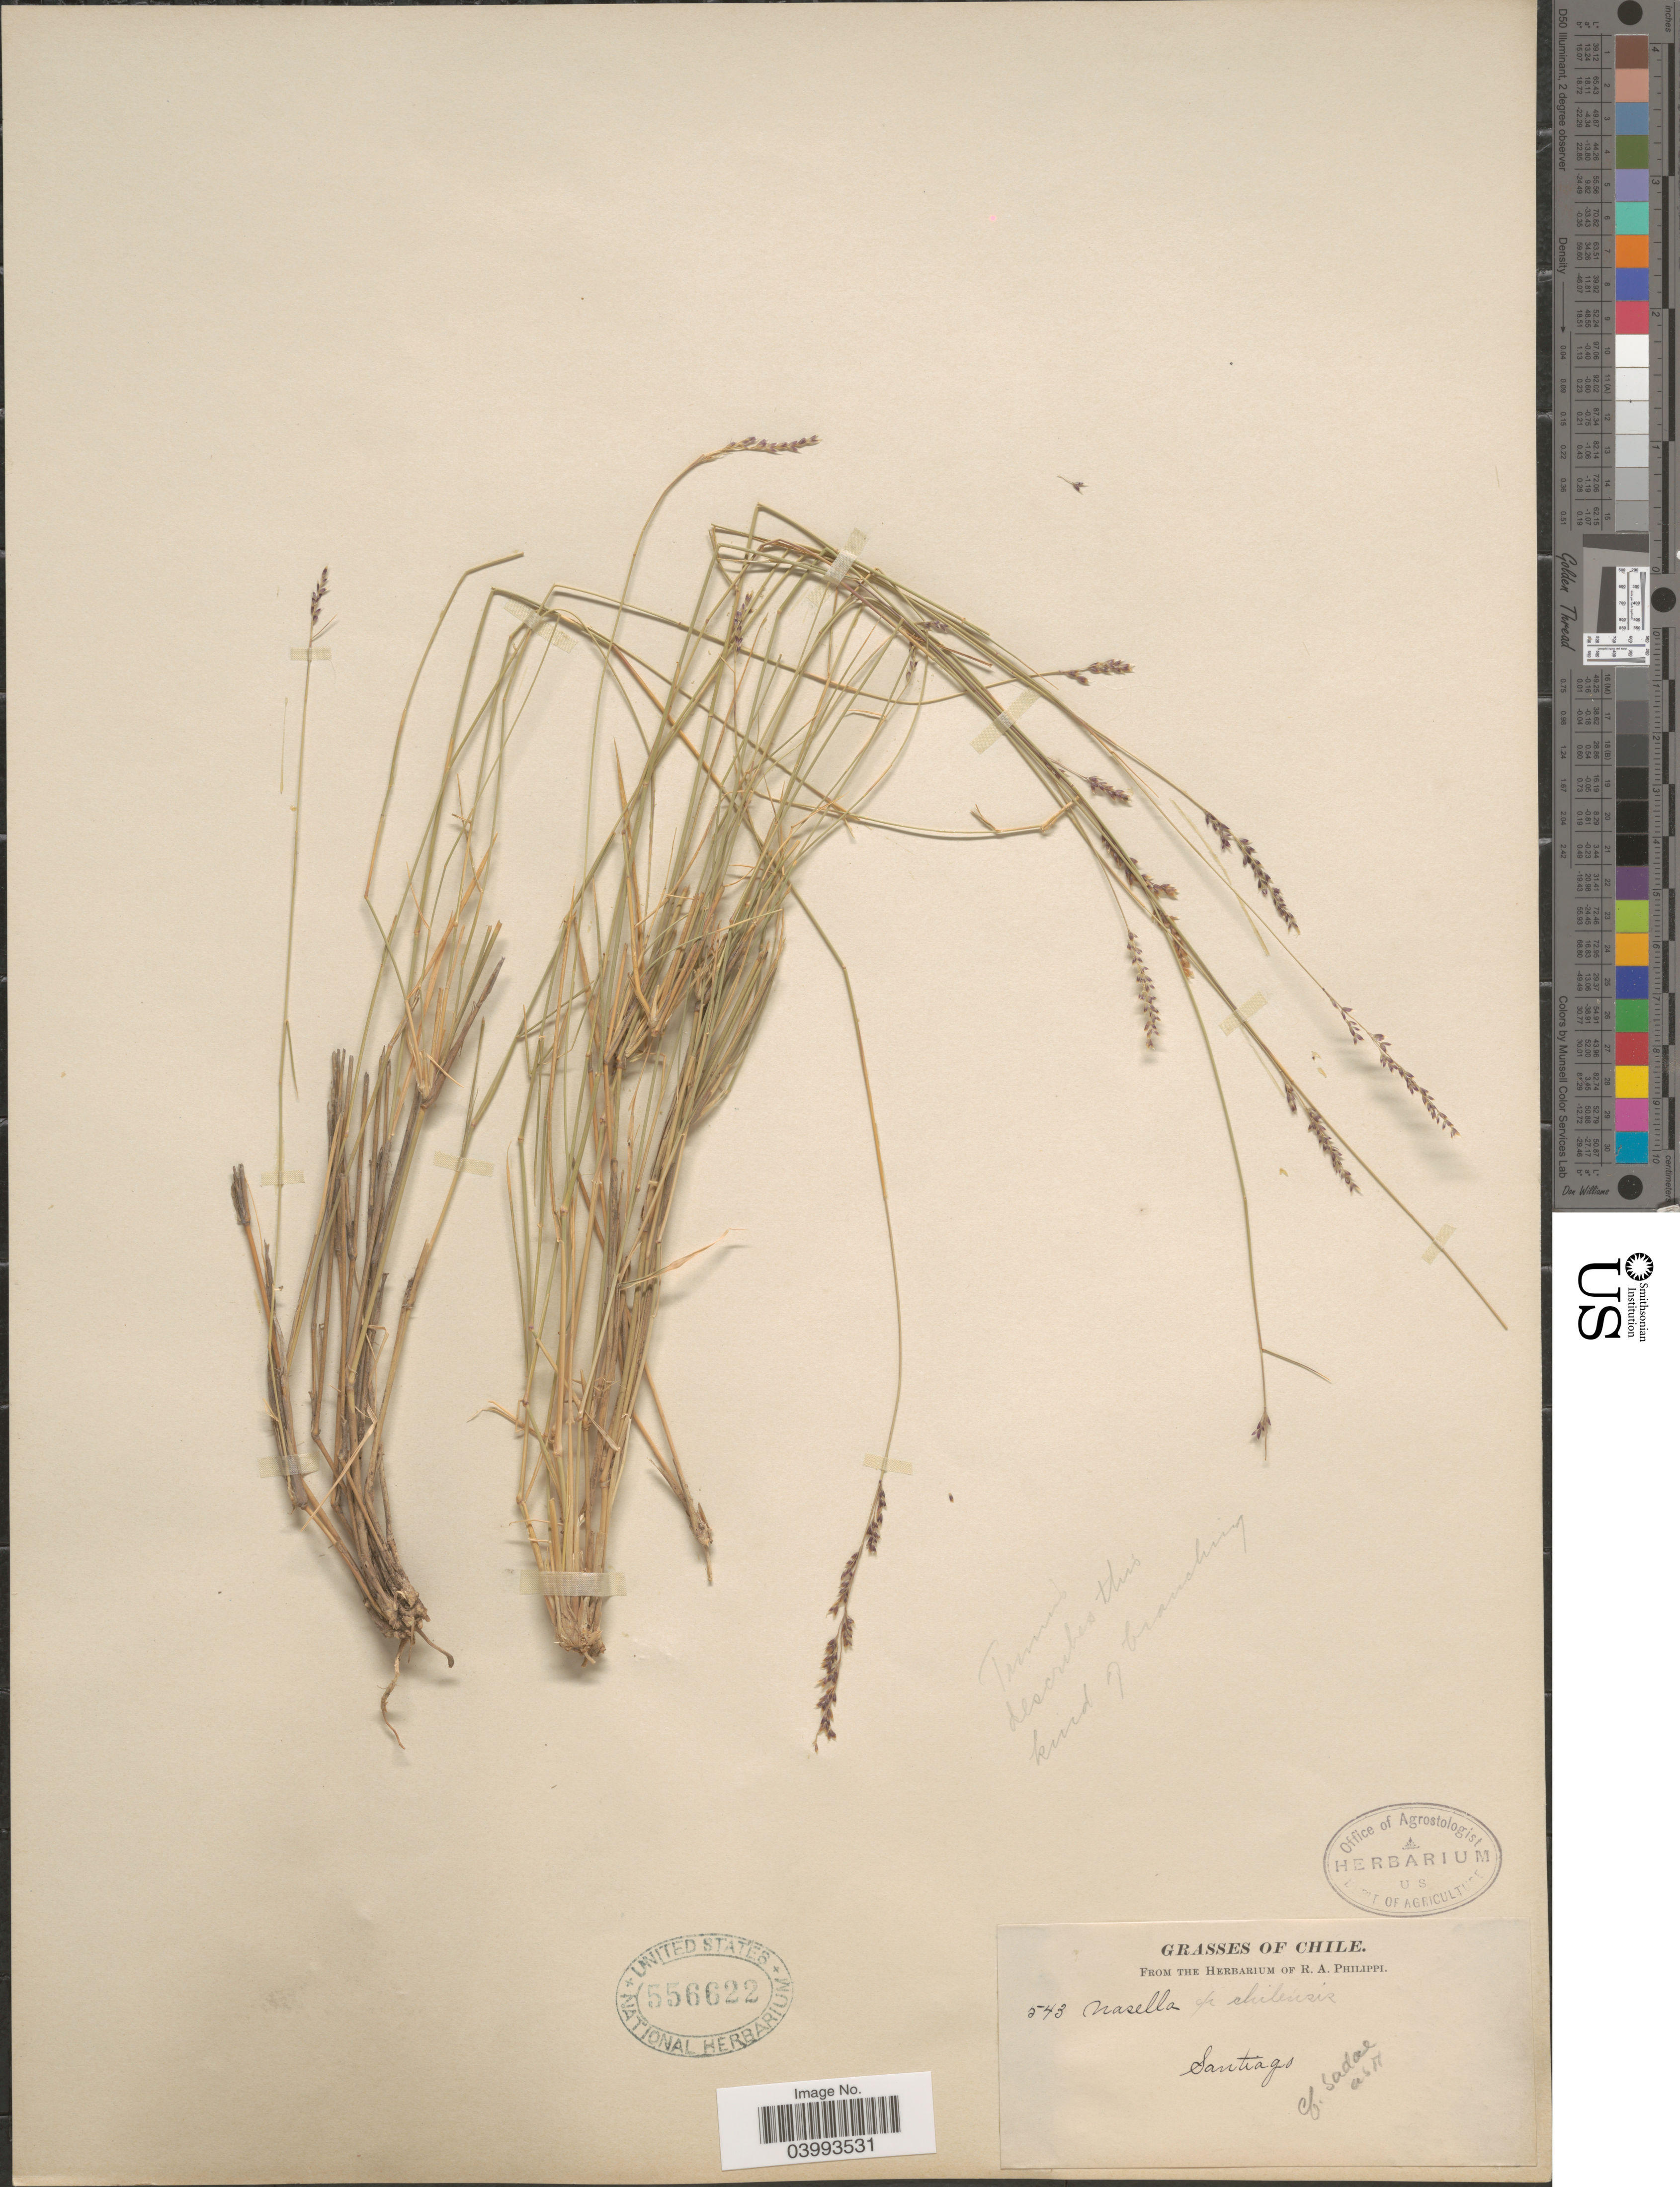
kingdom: Plantae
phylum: Tracheophyta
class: Liliopsida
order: Poales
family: Poaceae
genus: Nassella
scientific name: Nassella chilensis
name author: (Trin.) É. Desv.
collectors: ex. herb. R.A. Philippi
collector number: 543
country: Chile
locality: Santiago.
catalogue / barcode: US 556622